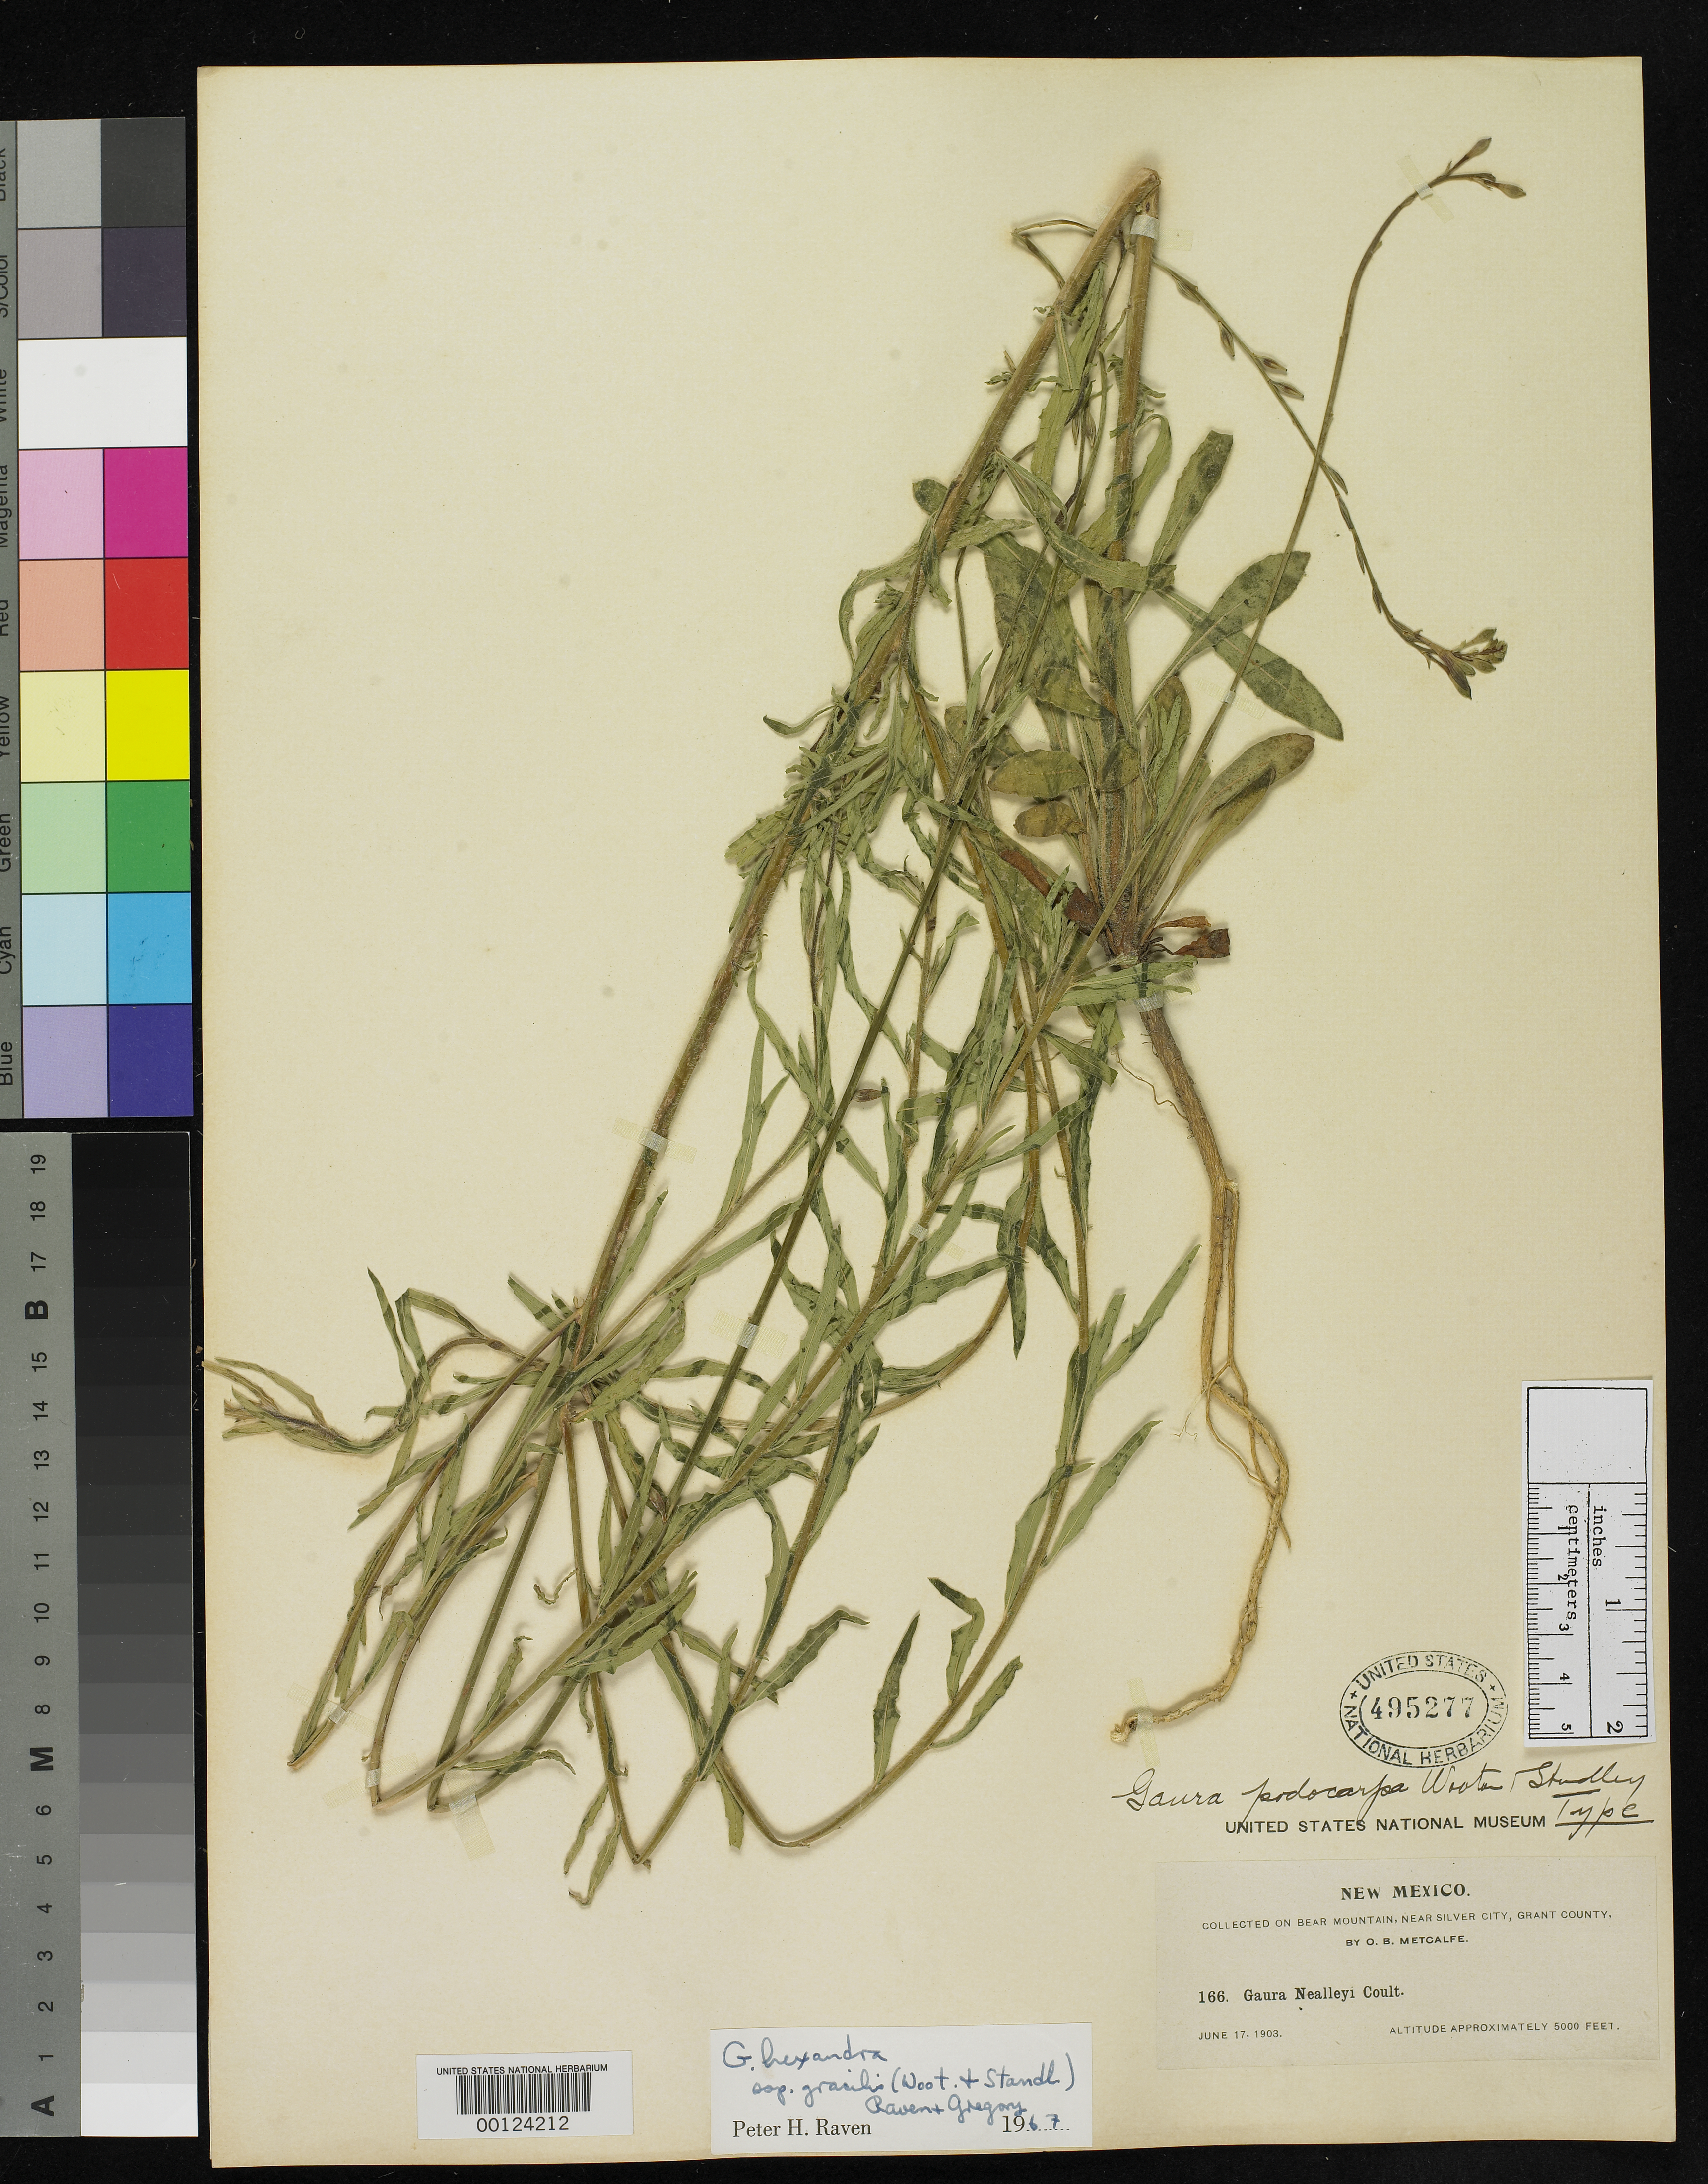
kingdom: Plantae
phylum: Tracheophyta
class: Magnoliopsida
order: Myrtales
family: Onagraceae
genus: Gaura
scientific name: Gaura podocarpa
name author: Wooton & Standl.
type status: Holotype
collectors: O. B. Metcalfe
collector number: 166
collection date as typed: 17 Jun 1903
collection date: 1903-06-17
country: United States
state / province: New Mexico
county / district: Grant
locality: Bear Mts. near Silver City.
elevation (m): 1500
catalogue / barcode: US 495277